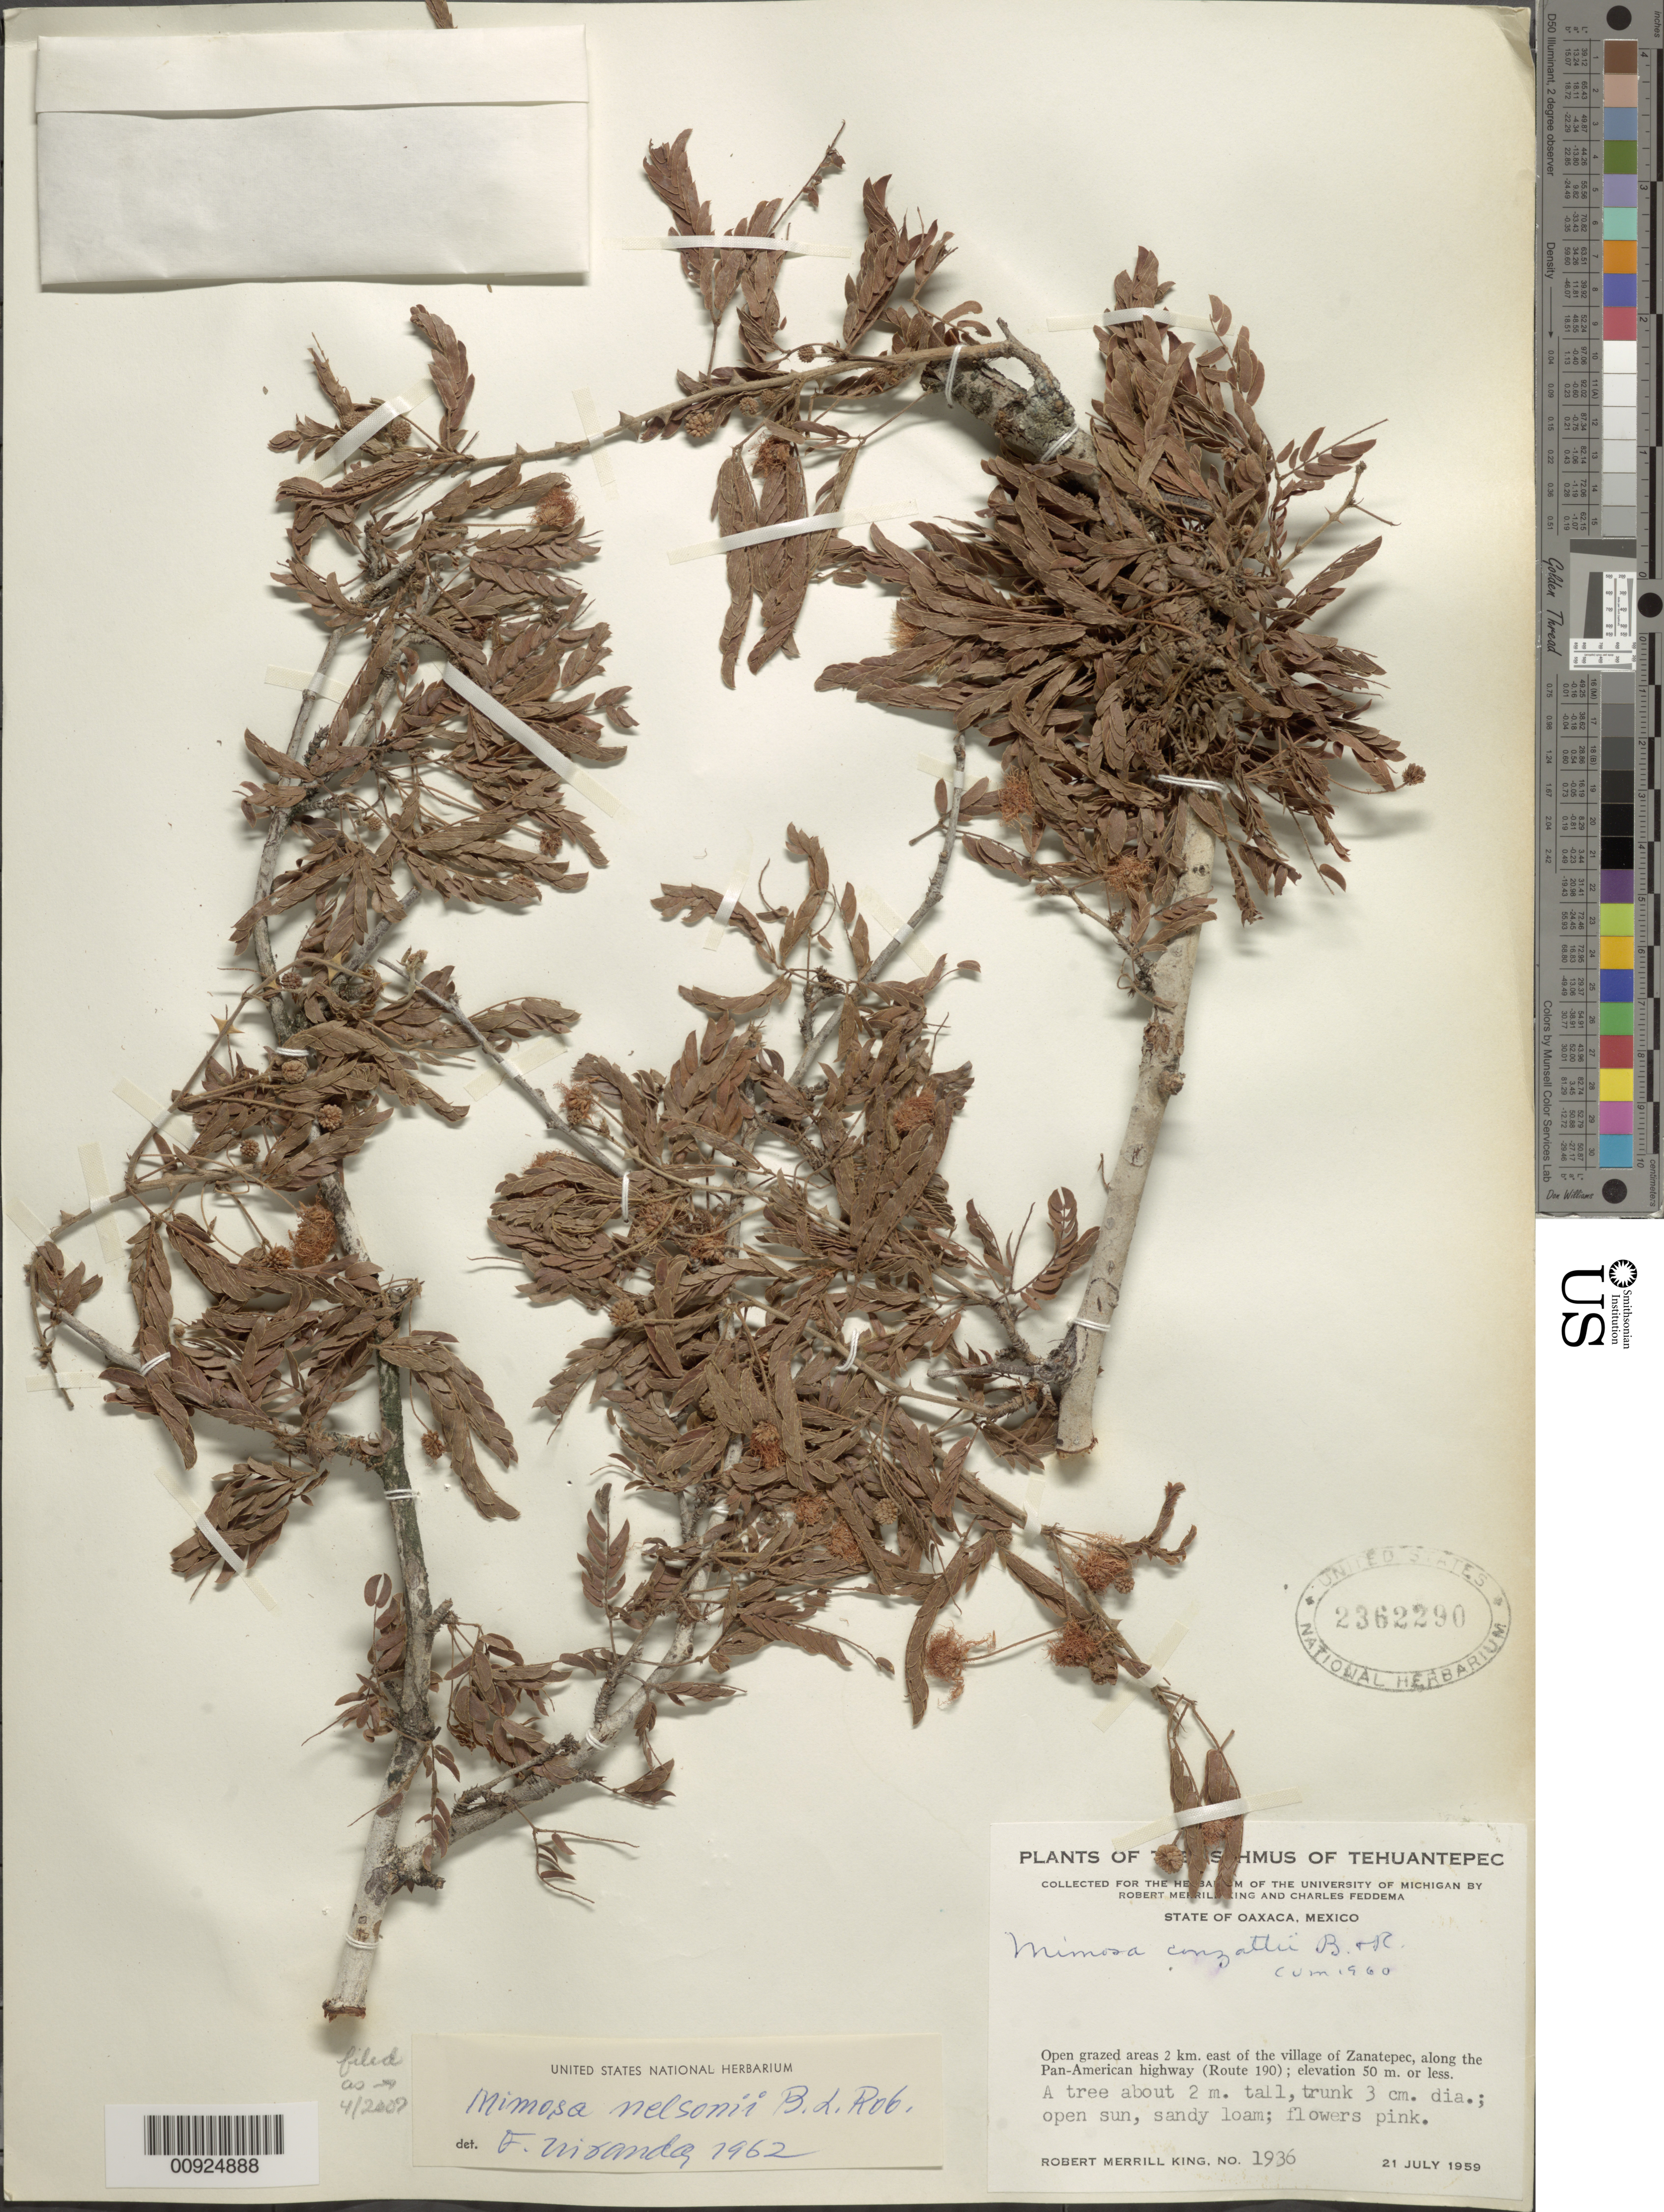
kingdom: Plantae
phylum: Tracheophyta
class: Magnoliopsida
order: Fabales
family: Fabaceae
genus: Mimosa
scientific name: Mimosa nelsonii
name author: B.L. Rob.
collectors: R. M. King & C. Feddema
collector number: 1936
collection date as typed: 21 Jul 1959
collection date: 1959-07-21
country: Mexico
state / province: Oaxaca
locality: Open grazed areas 2 km. east of the village of Zanatepec, along the Pan-American highway (Route 190).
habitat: Open sun, sandy loam.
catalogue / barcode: US 2362290